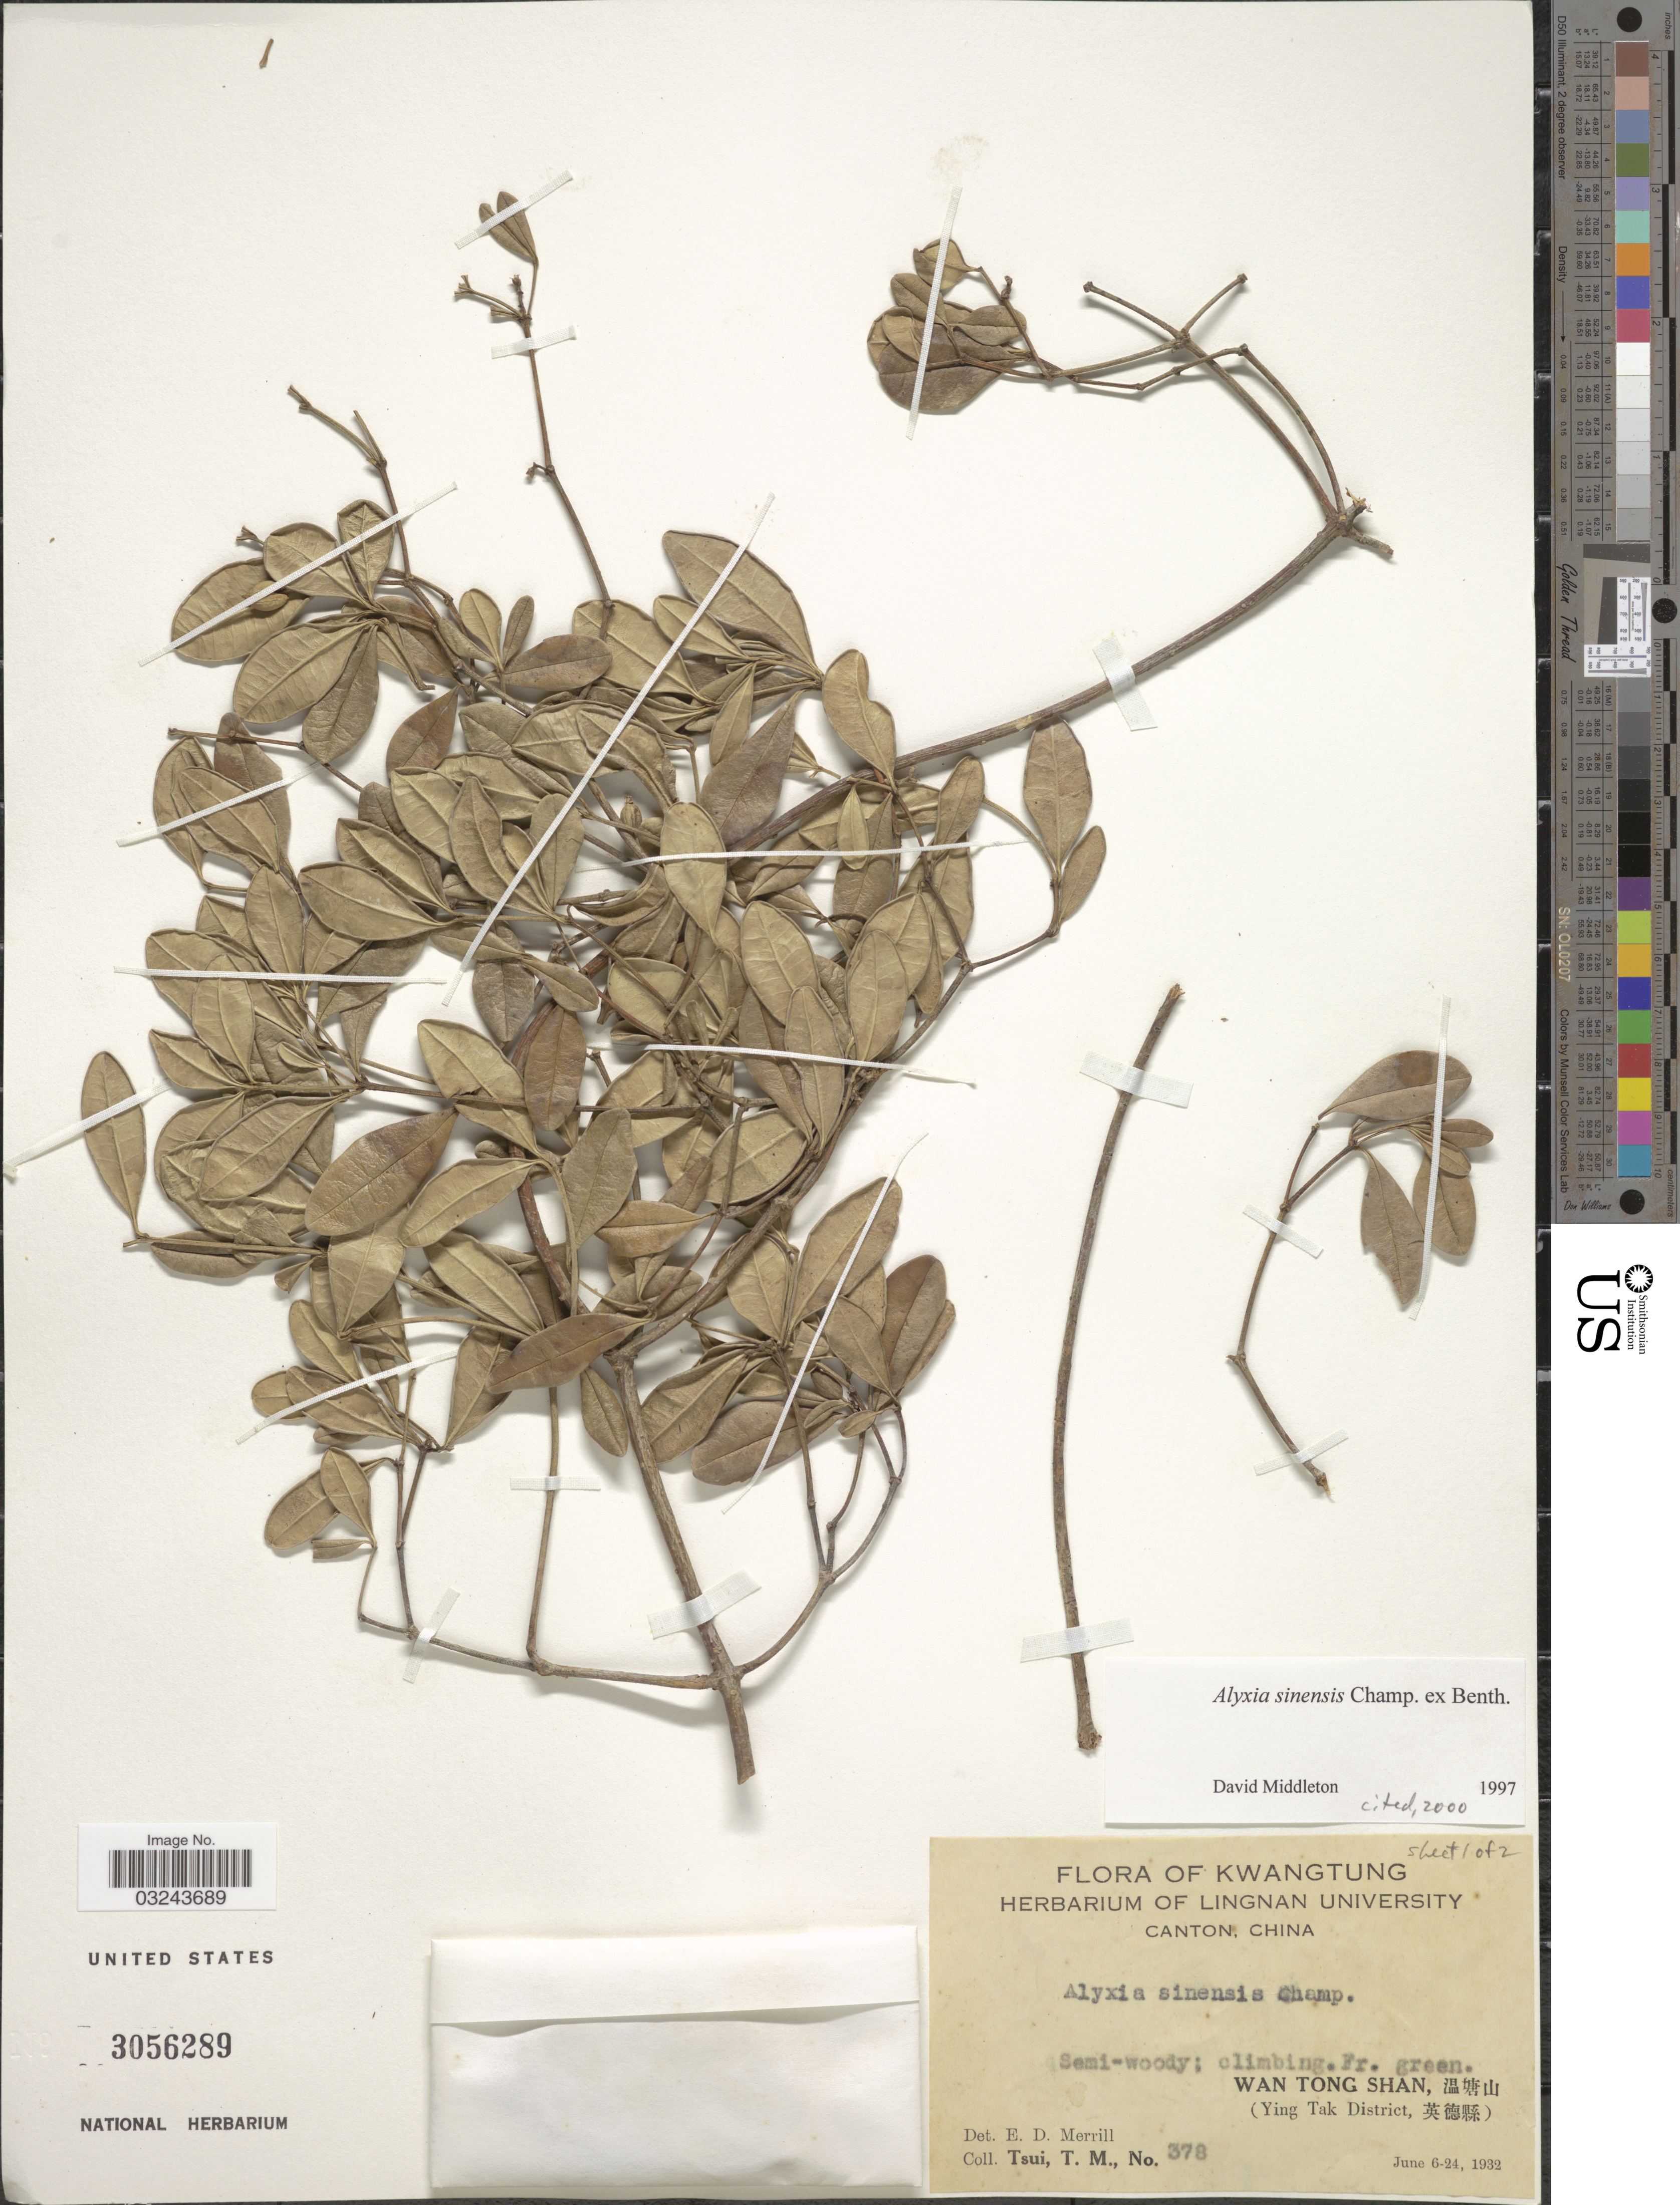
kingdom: Plantae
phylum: Tracheophyta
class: Magnoliopsida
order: Gentianales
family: Apocynaceae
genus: Alyxia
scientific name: Alyxia sinensis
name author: Champ. ex Benth.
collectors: T. Tsui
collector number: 378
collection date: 1932-06-06/1932-06-24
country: China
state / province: Guangdong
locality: Kwatung.Wan Tong Shan, (Ying Tak District.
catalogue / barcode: US 3056289